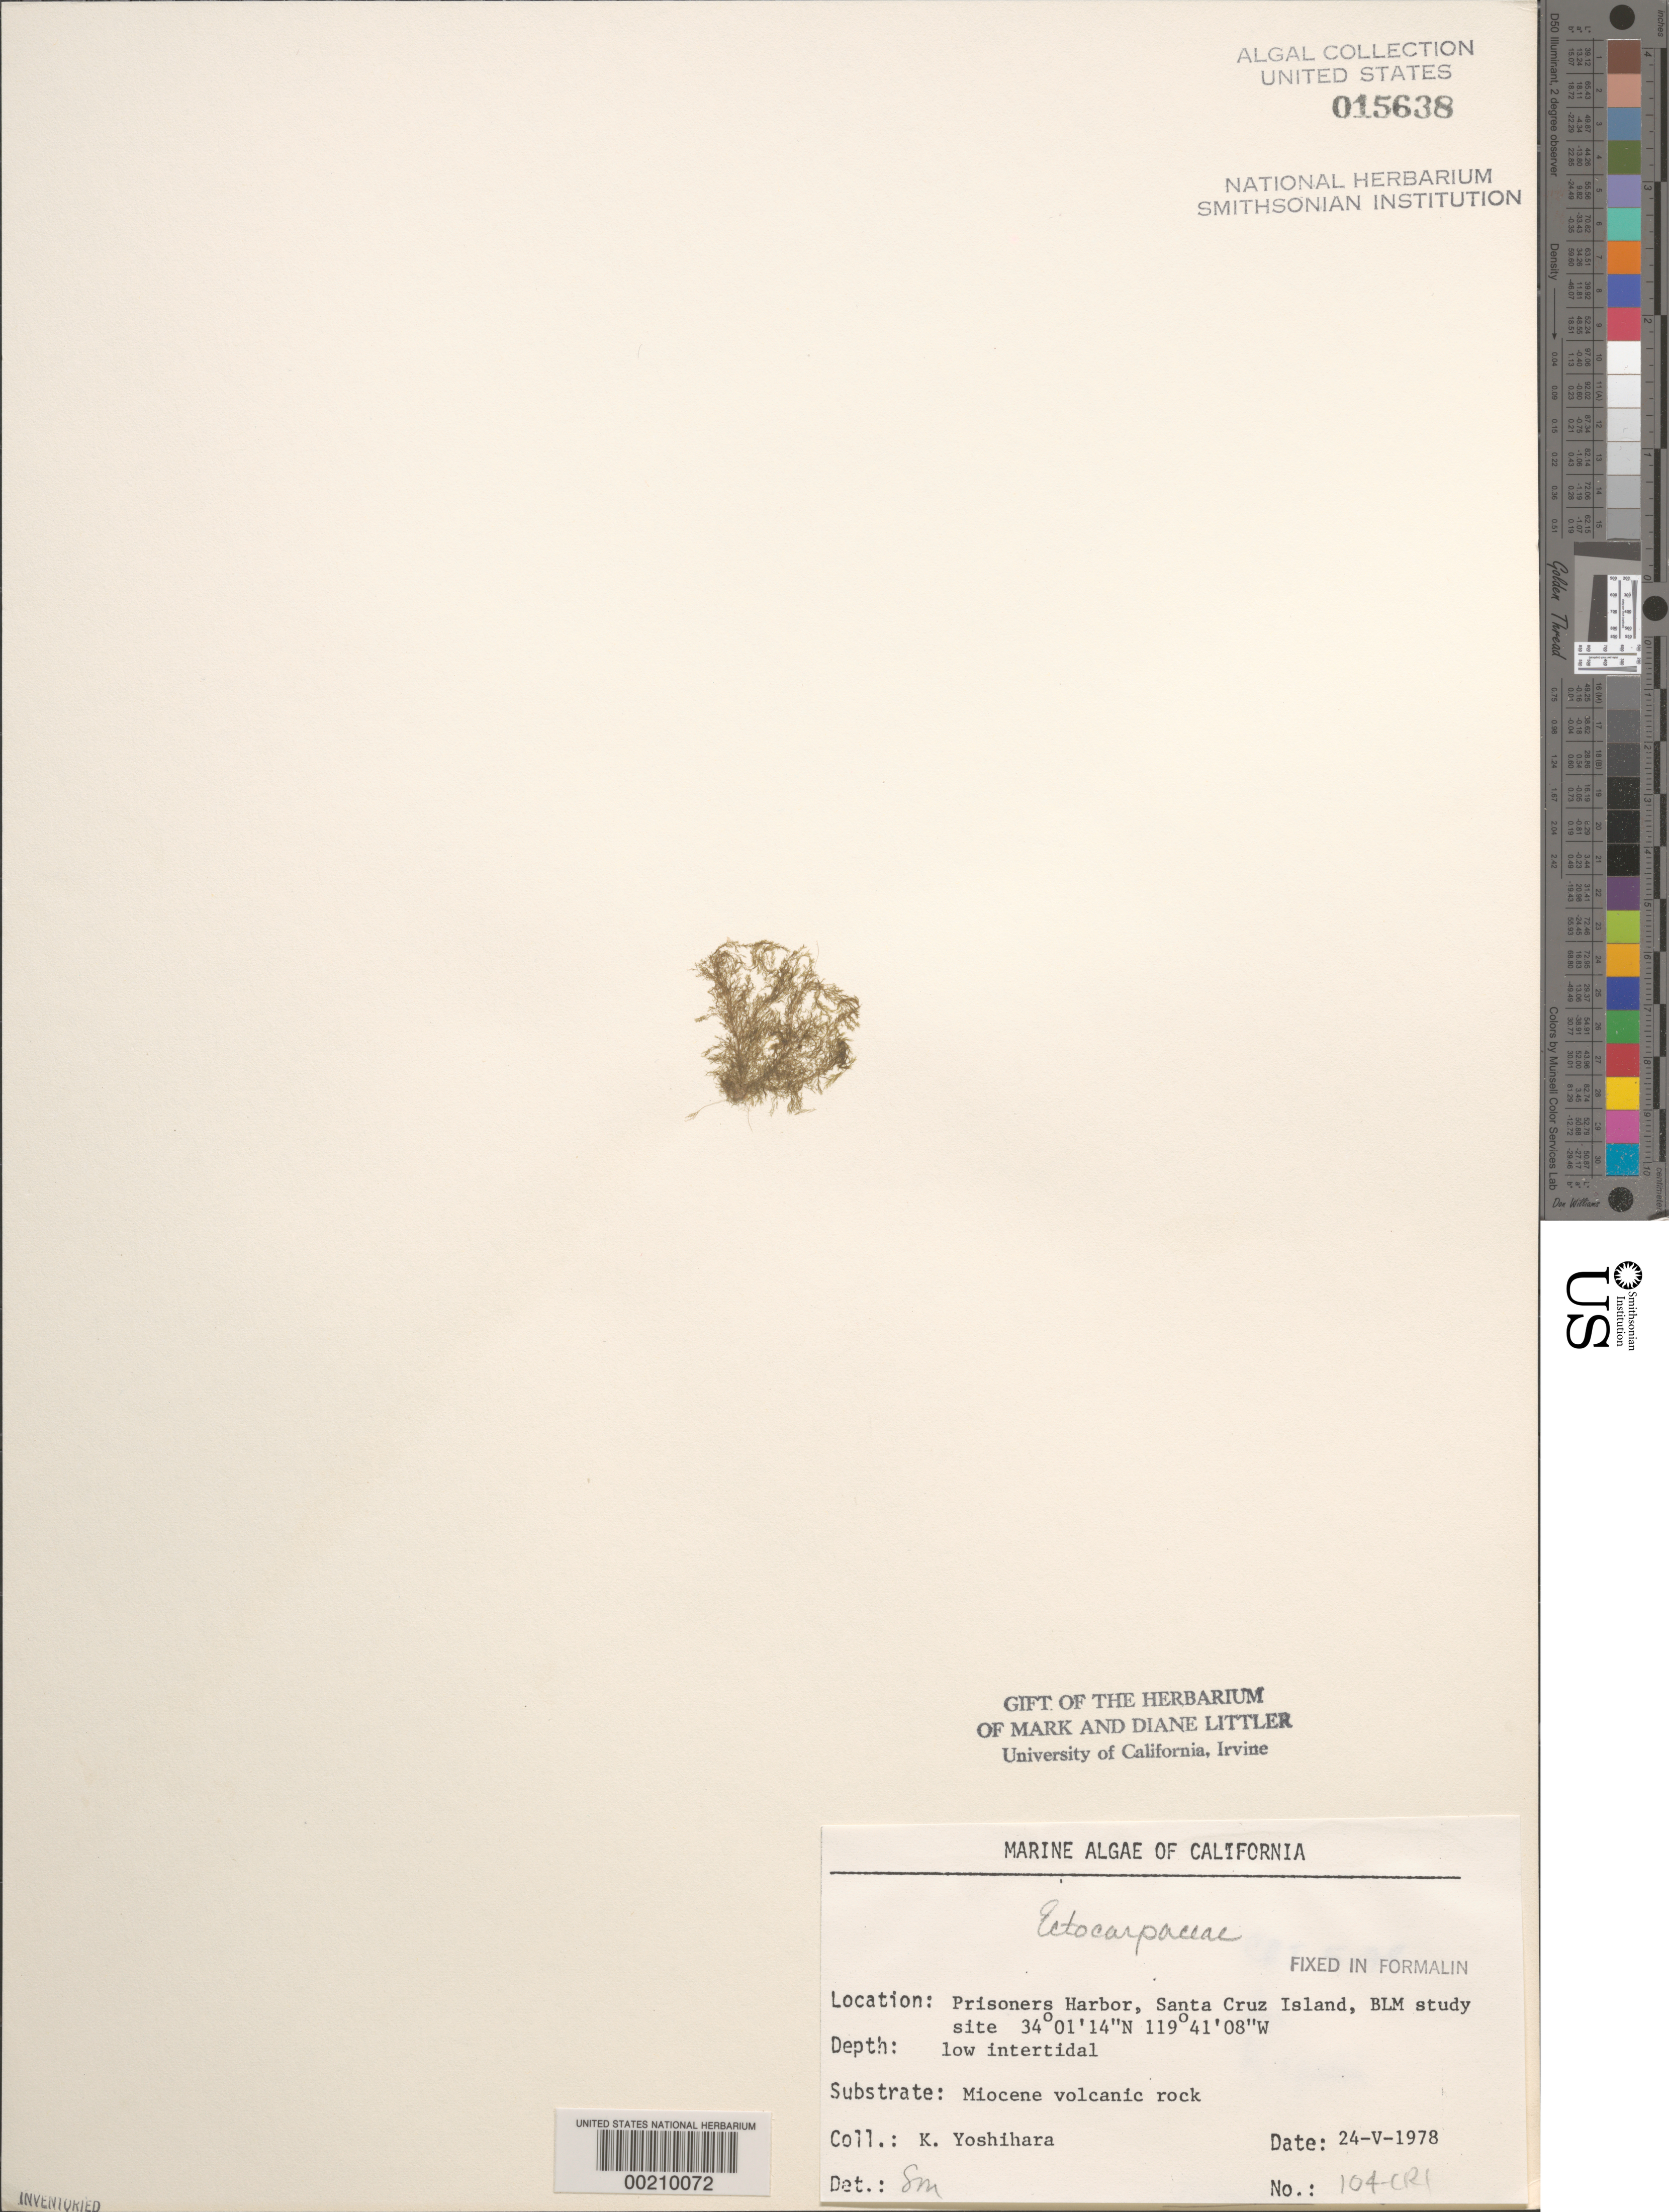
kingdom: Chromista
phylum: Ochrophyta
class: Phaeophyceae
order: Ectocarpales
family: Ectocarpaceae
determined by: Murray, S. N.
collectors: K. Yoshihara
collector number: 104-cri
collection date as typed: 24 May 1978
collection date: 1978-05-24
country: United States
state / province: California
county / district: Santa Barbara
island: Santa Cruz Island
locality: Prisoners Harbor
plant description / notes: BLM-SOCALBIGHT Rocky Intertidal Survey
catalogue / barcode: US 15638